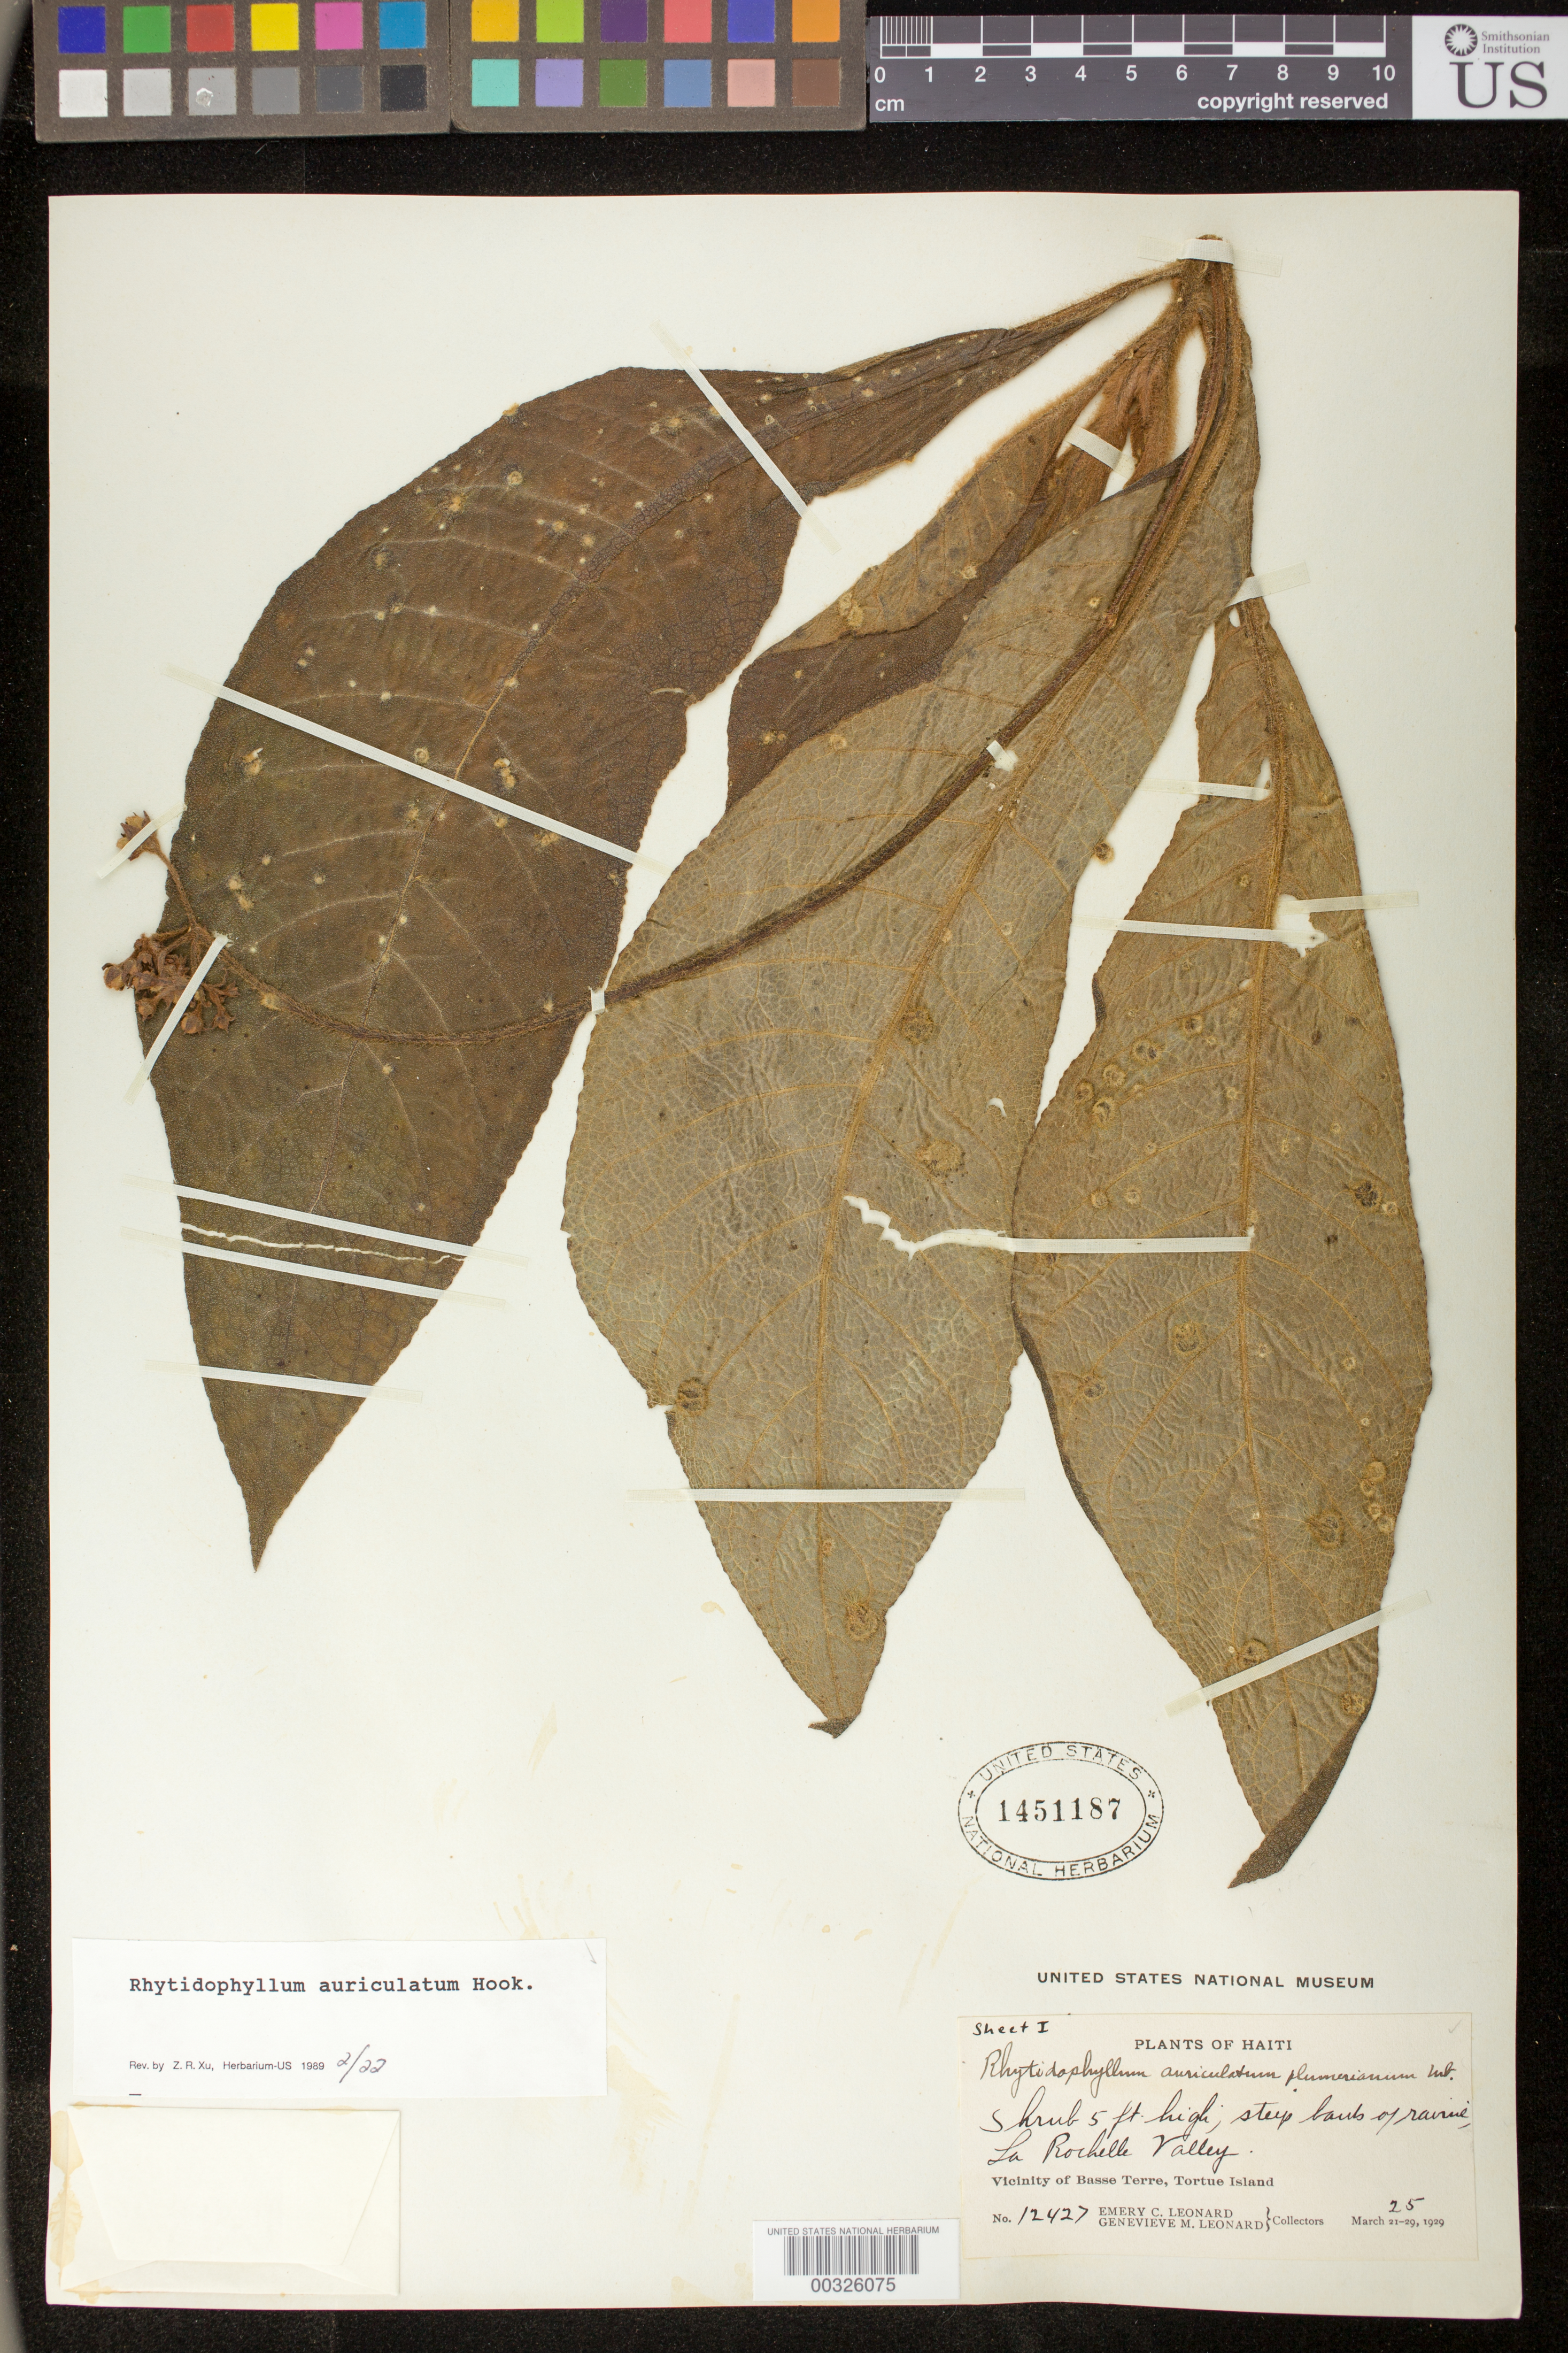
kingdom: Plantae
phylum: Tracheophyta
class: Magnoliopsida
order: Lamiales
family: Gesneriaceae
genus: Rhytidophyllum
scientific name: Rhytidophyllum auriculatum var. angustatum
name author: Urb.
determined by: Skog, Laurence E.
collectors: E. C. Leonard & G. M. Leonard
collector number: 12427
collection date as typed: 25 Mar 1929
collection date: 1929-03-25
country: Haiti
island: Ile de la Tortue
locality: Tortue Island, vicinity of Basse Terre, La Rochelle Valley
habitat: Steep bank of ravine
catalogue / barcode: US 1451187